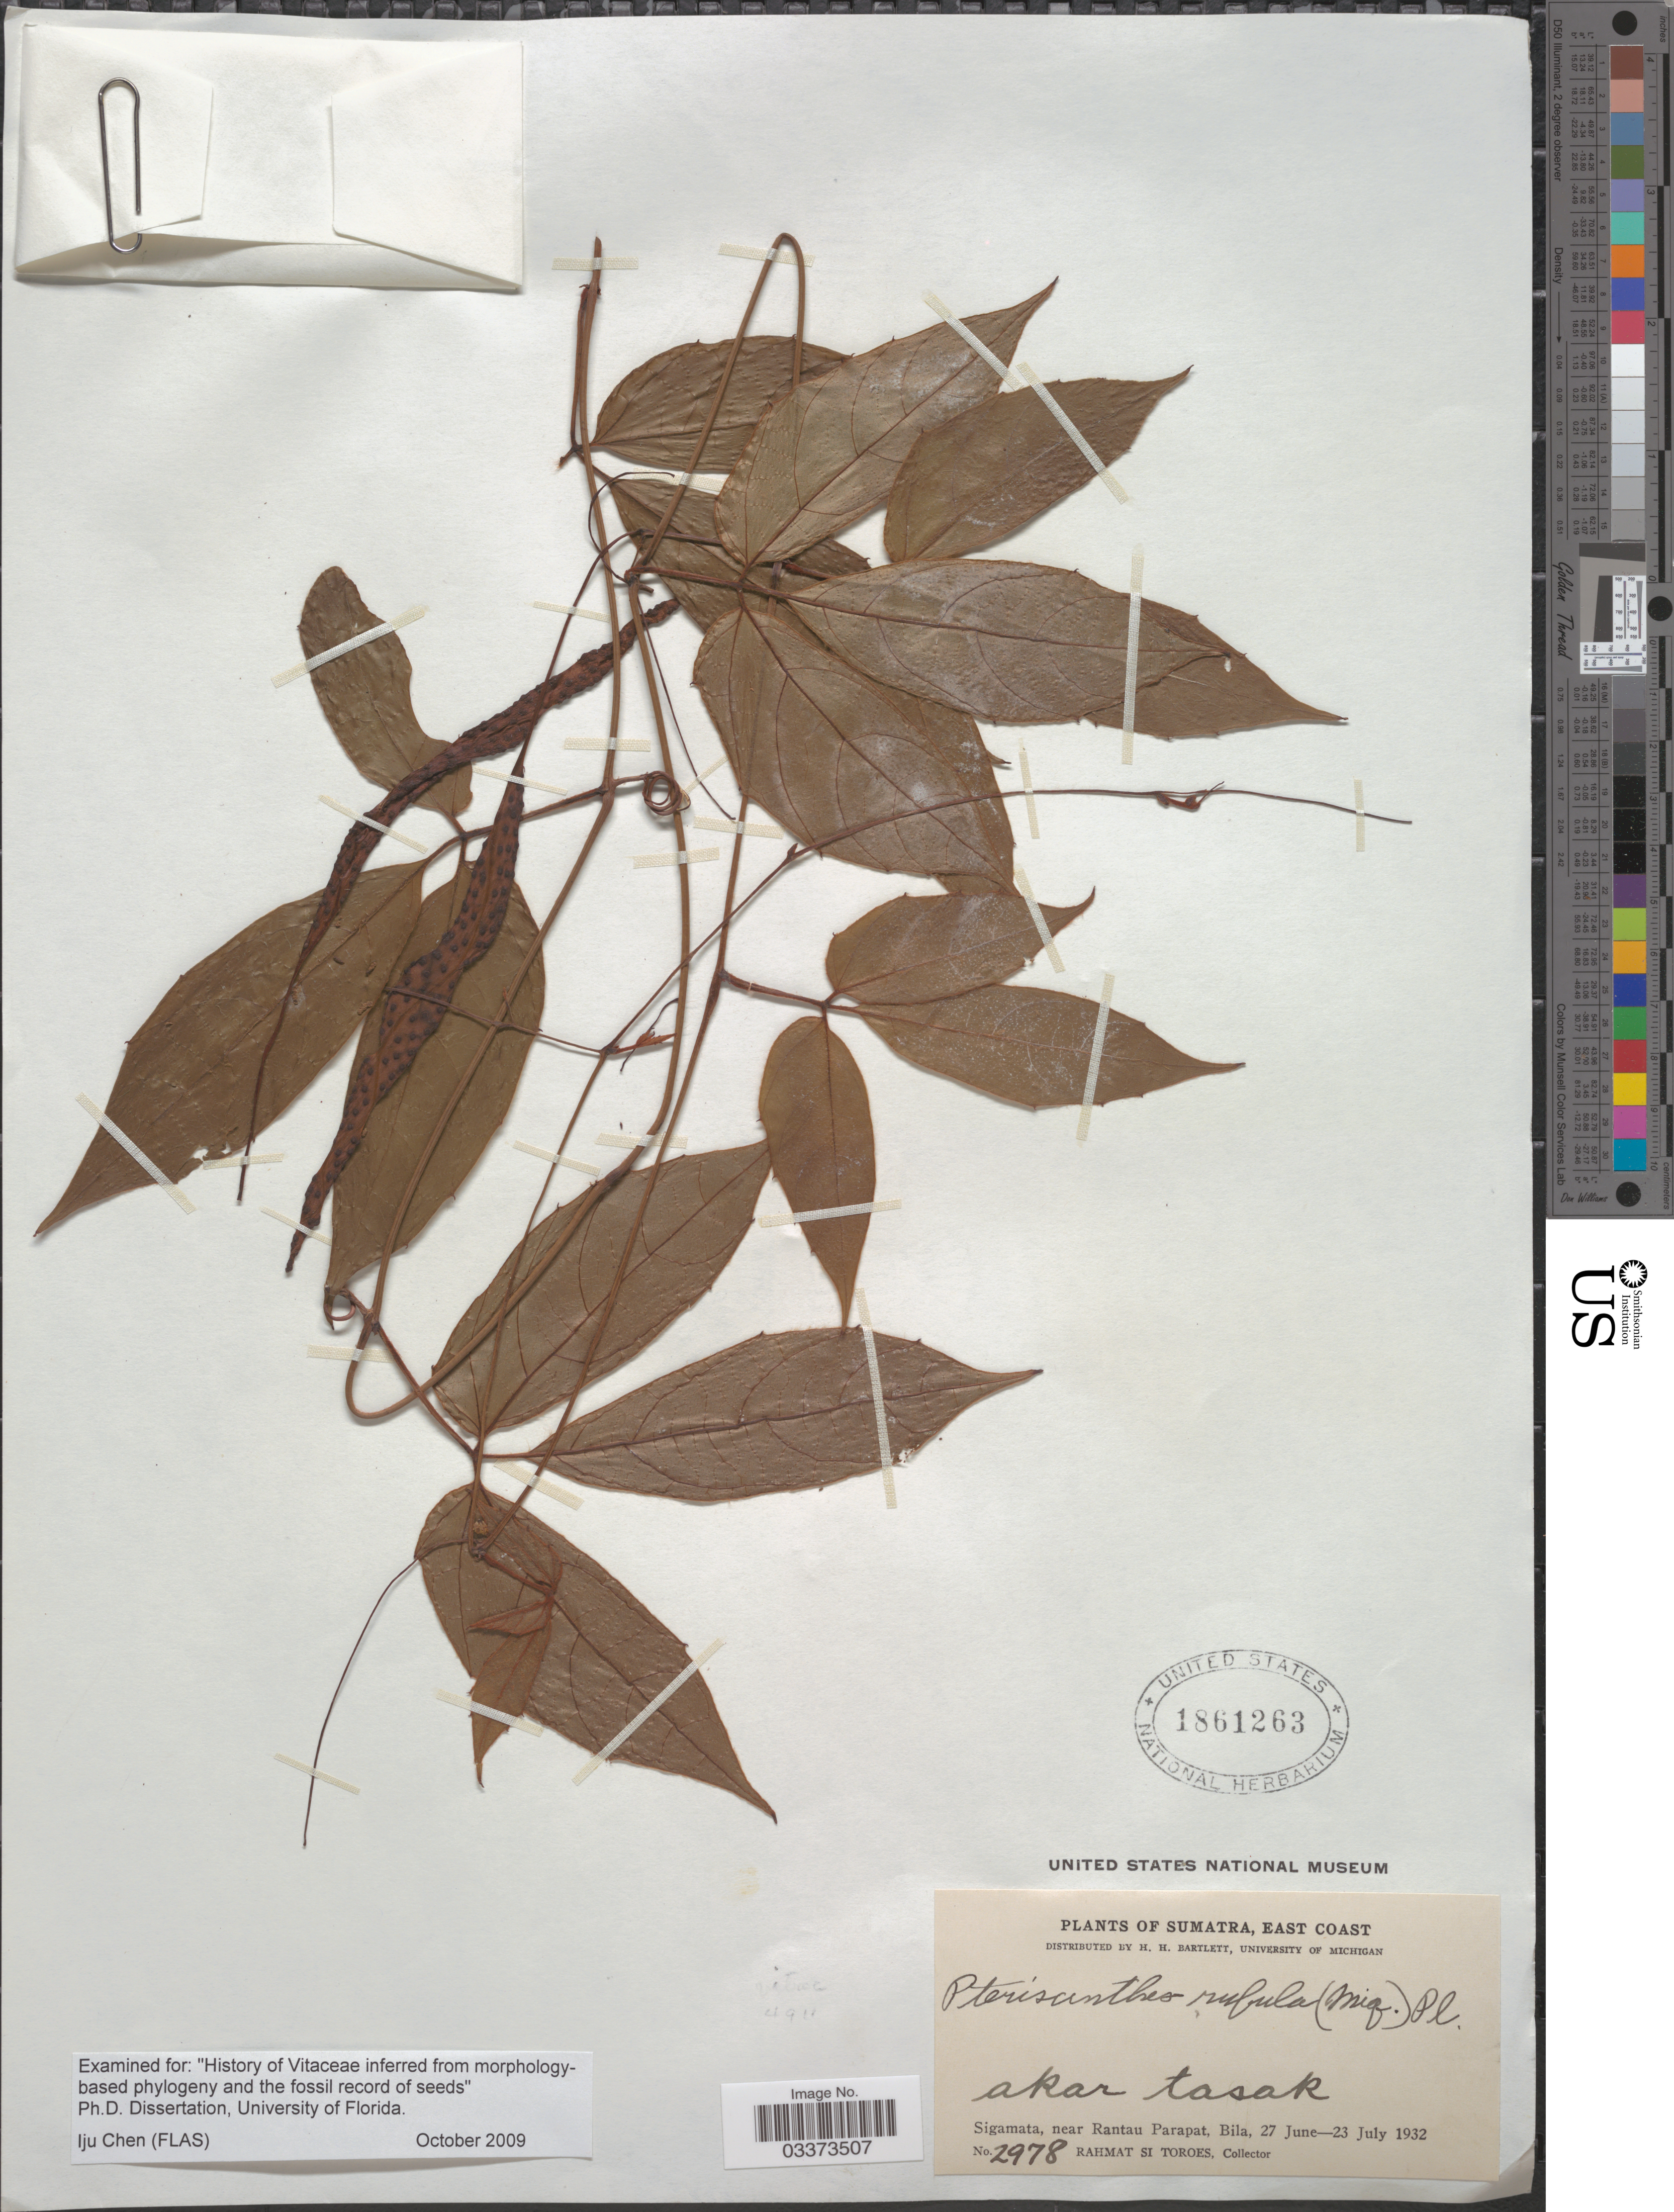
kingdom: Plantae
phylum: Tracheophyta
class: Magnoliopsida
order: Vitales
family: Vitaceae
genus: Pterisanthes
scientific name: Pterisanthes rufula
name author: (Miq.) Planch.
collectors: Rahmat Si Boeea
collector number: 2978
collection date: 1932-06-27/1932-07-23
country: Indonesia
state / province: Sumatra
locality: East Coast. Sigamata, near Rantau Parapat, Bila.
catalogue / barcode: US 1861263